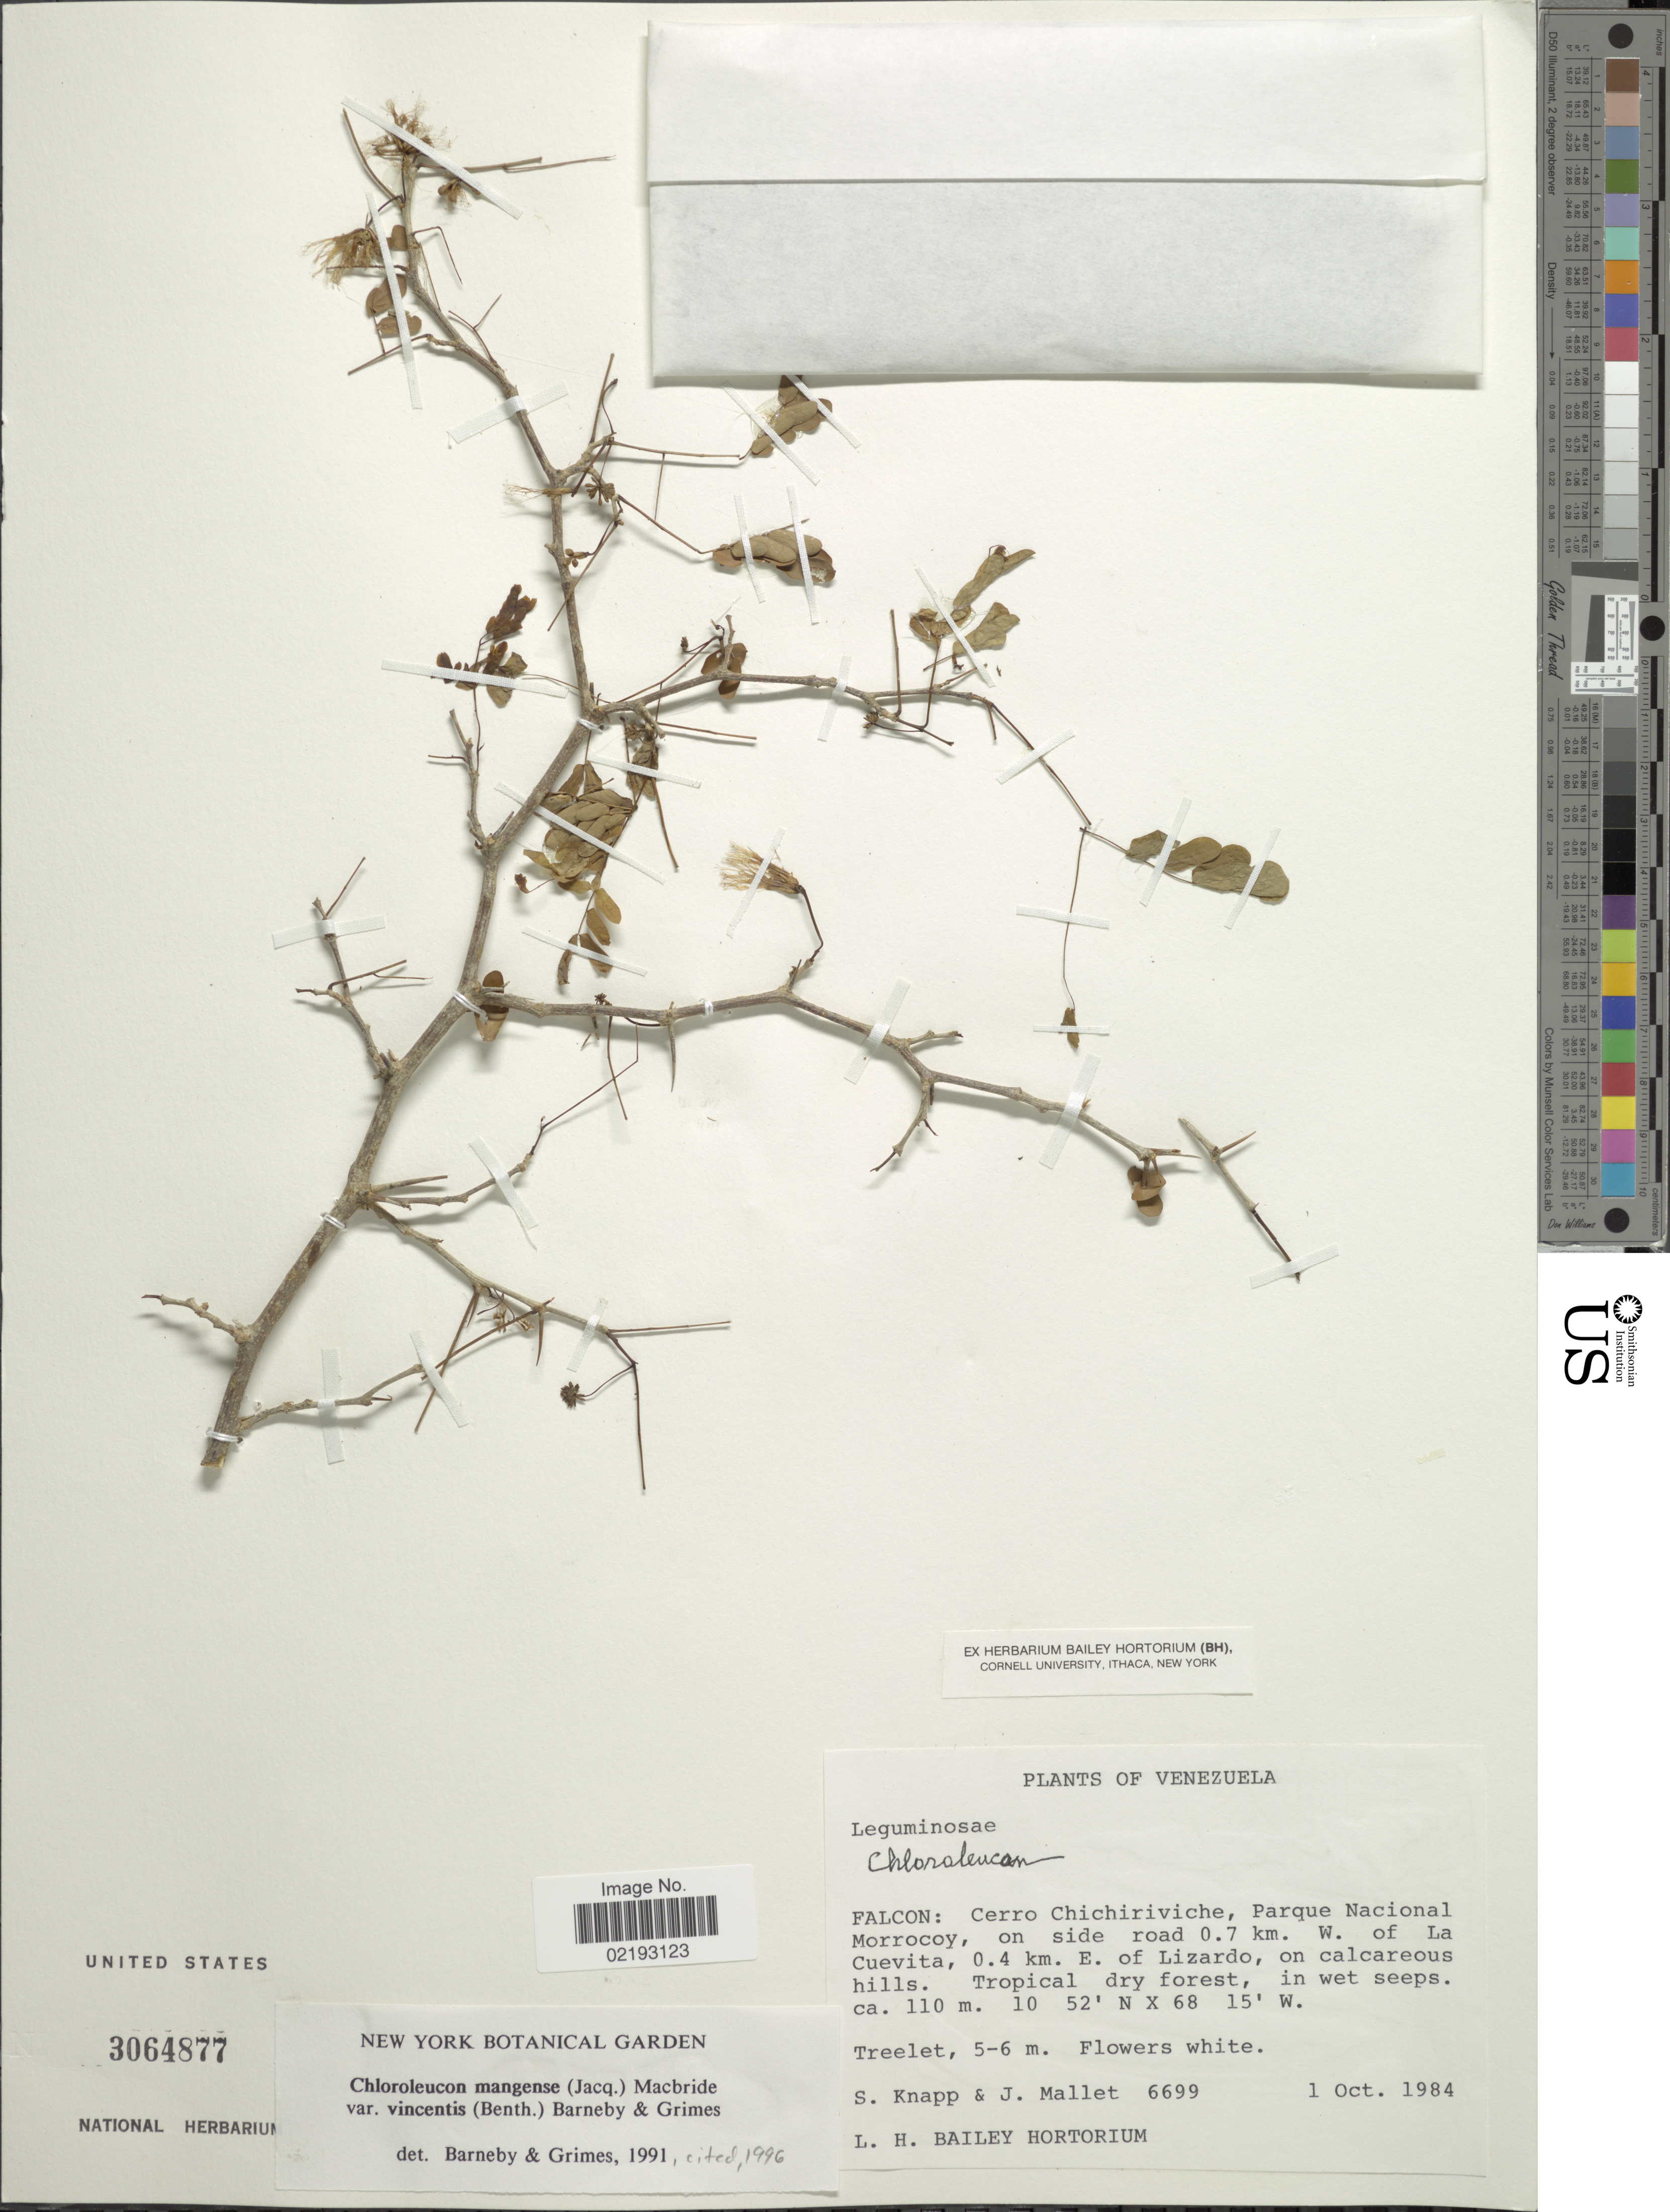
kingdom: Plantae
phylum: Tracheophyta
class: Magnoliopsida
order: Fabales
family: Fabaceae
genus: Chloroleucon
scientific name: Chloroleucon mangense var. vincentis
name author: (Benth.) Barneby & J.W. Grimes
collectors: S. Knapp & J. Mallet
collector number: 6699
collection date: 1984-10-01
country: Venezuela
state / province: Falcón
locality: Cerro Chichiriviche, Parque Nacional Morrocoy, on side road 0.7 km W of La Cuevita, 0.4 km E of Lizardo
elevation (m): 110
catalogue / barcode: US 3064877